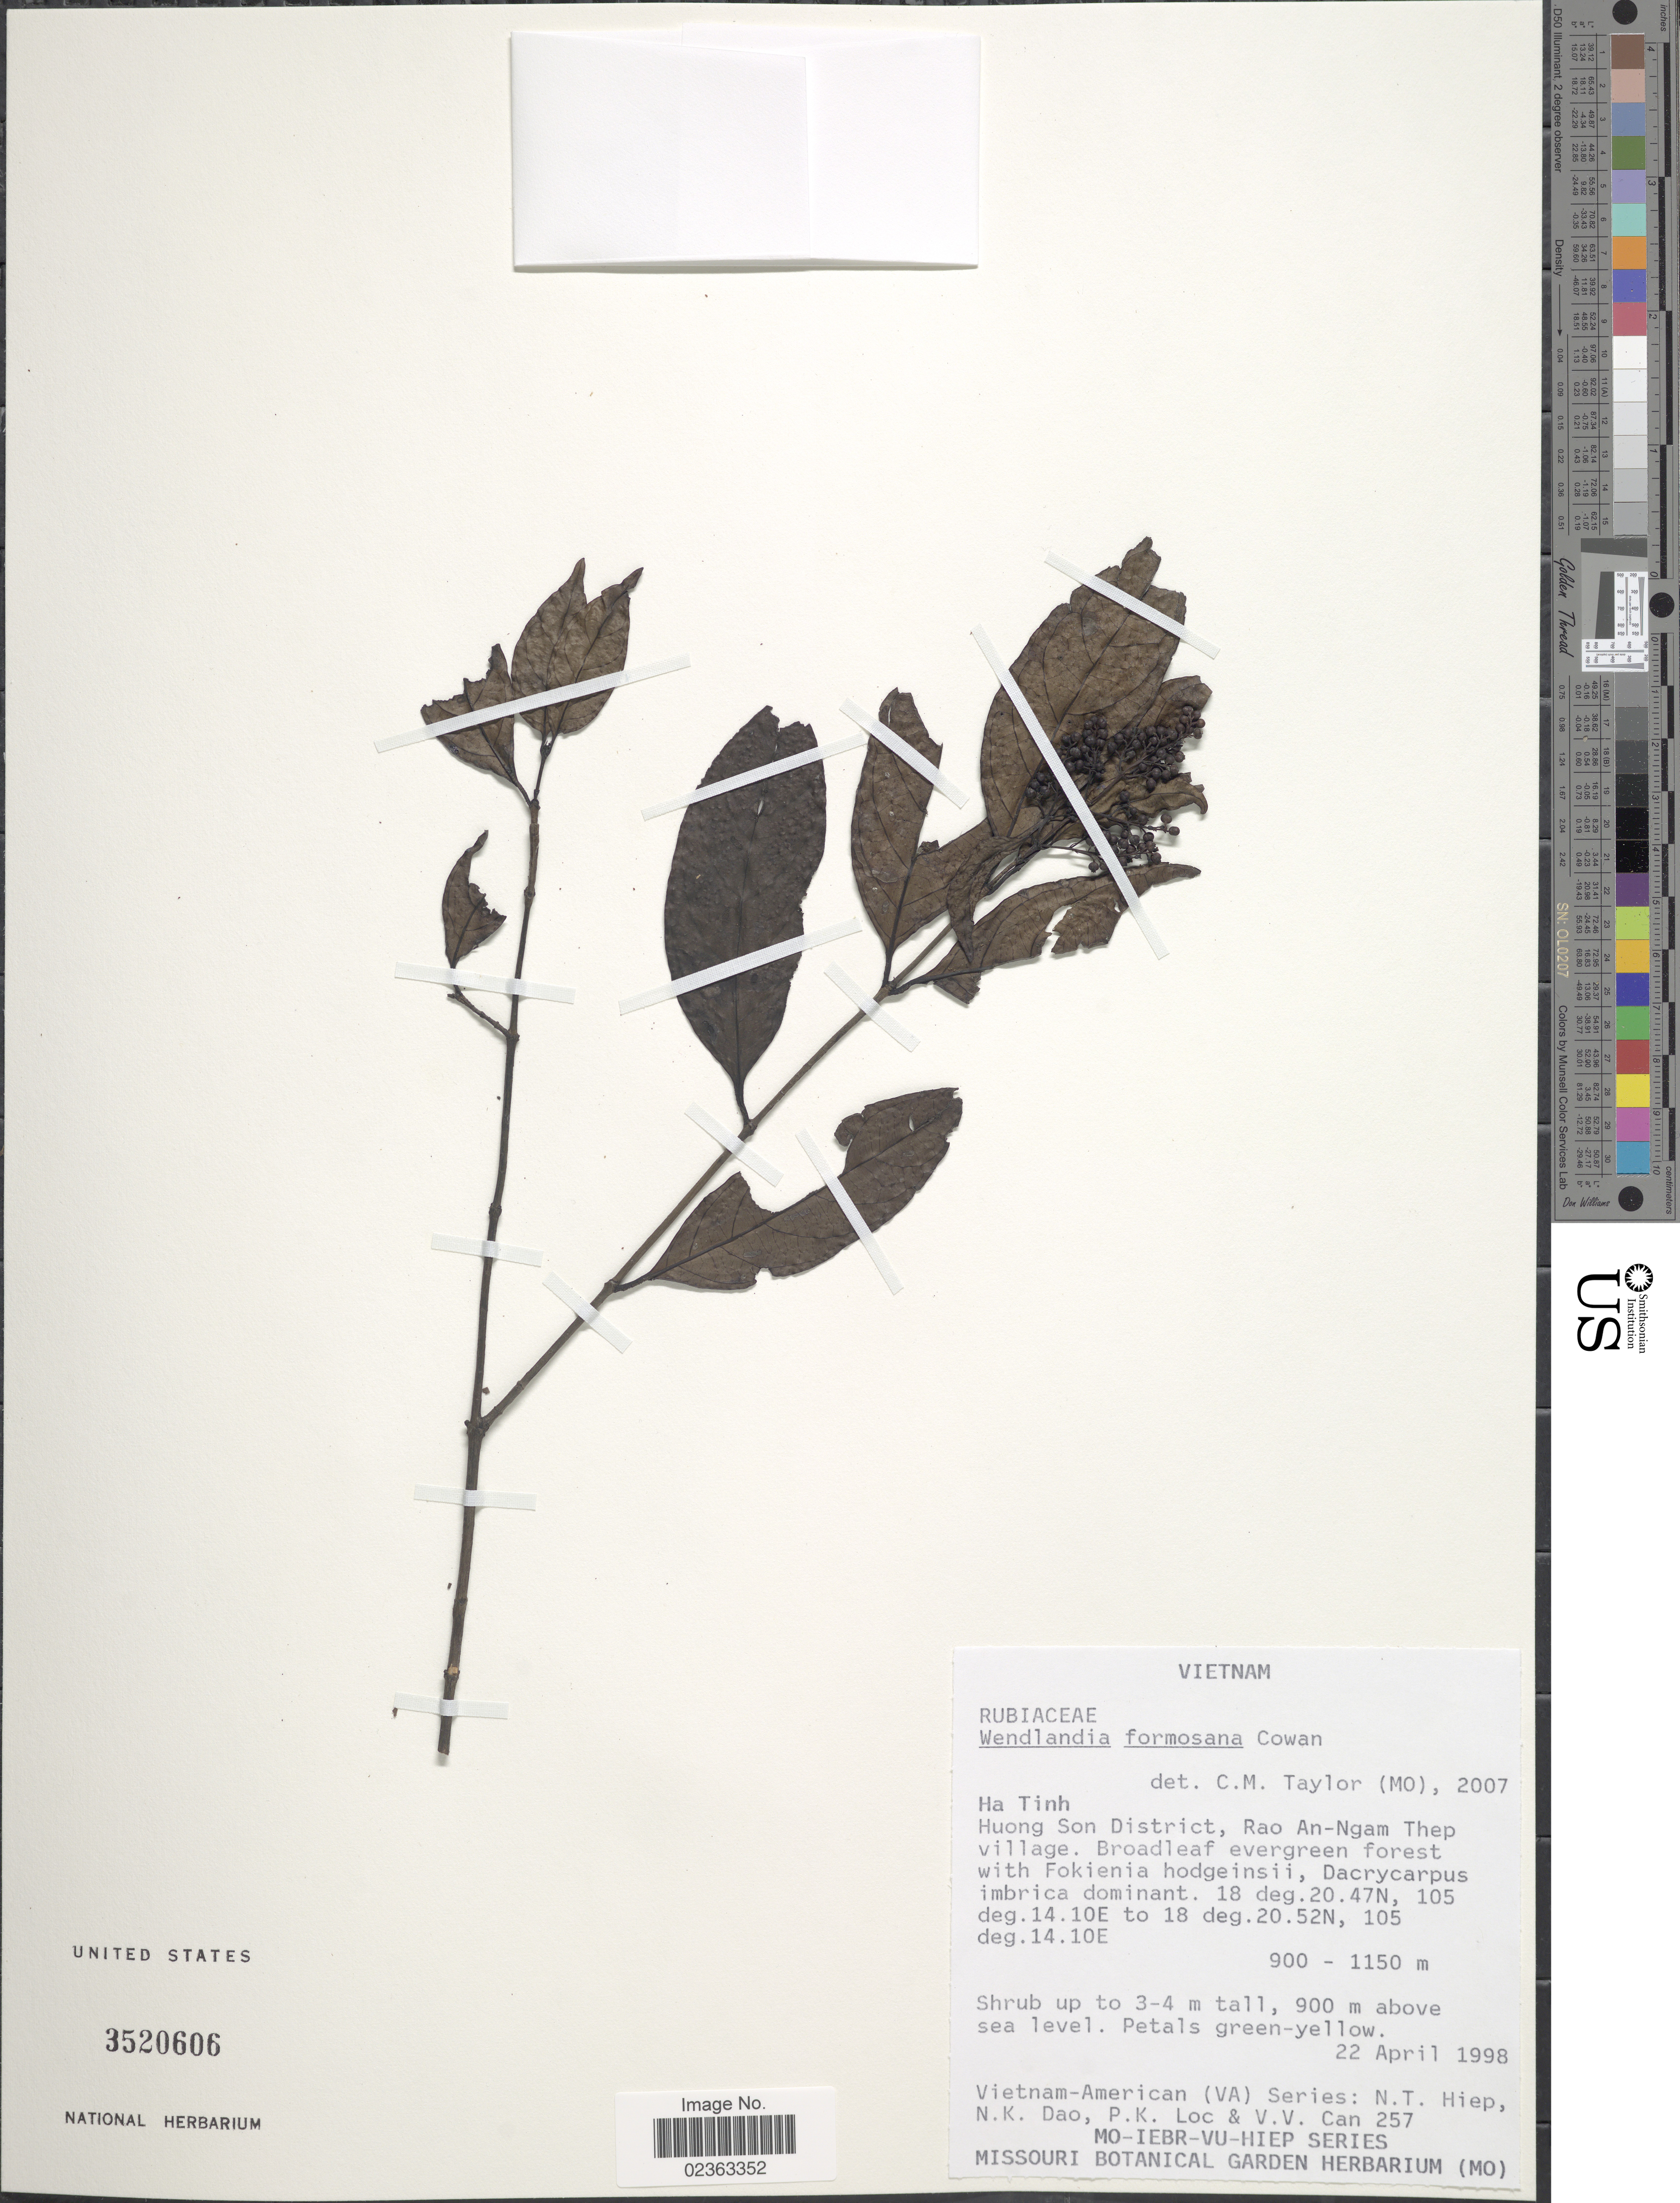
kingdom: Plantae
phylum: Tracheophyta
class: Magnoliopsida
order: Gentianales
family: Rubiaceae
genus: Wendlandia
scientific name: Wendlandia formosana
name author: Cowan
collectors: N. T. Hiep, N. Dao, P. K. Lôc & V. Can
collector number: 257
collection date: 1998-04-22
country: Vietnam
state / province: Ha Tinh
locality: Huong Son District, Huon Son District, rao An-Ngam Thep village, Broadleaf evergreen forest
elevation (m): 900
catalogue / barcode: US 3520606